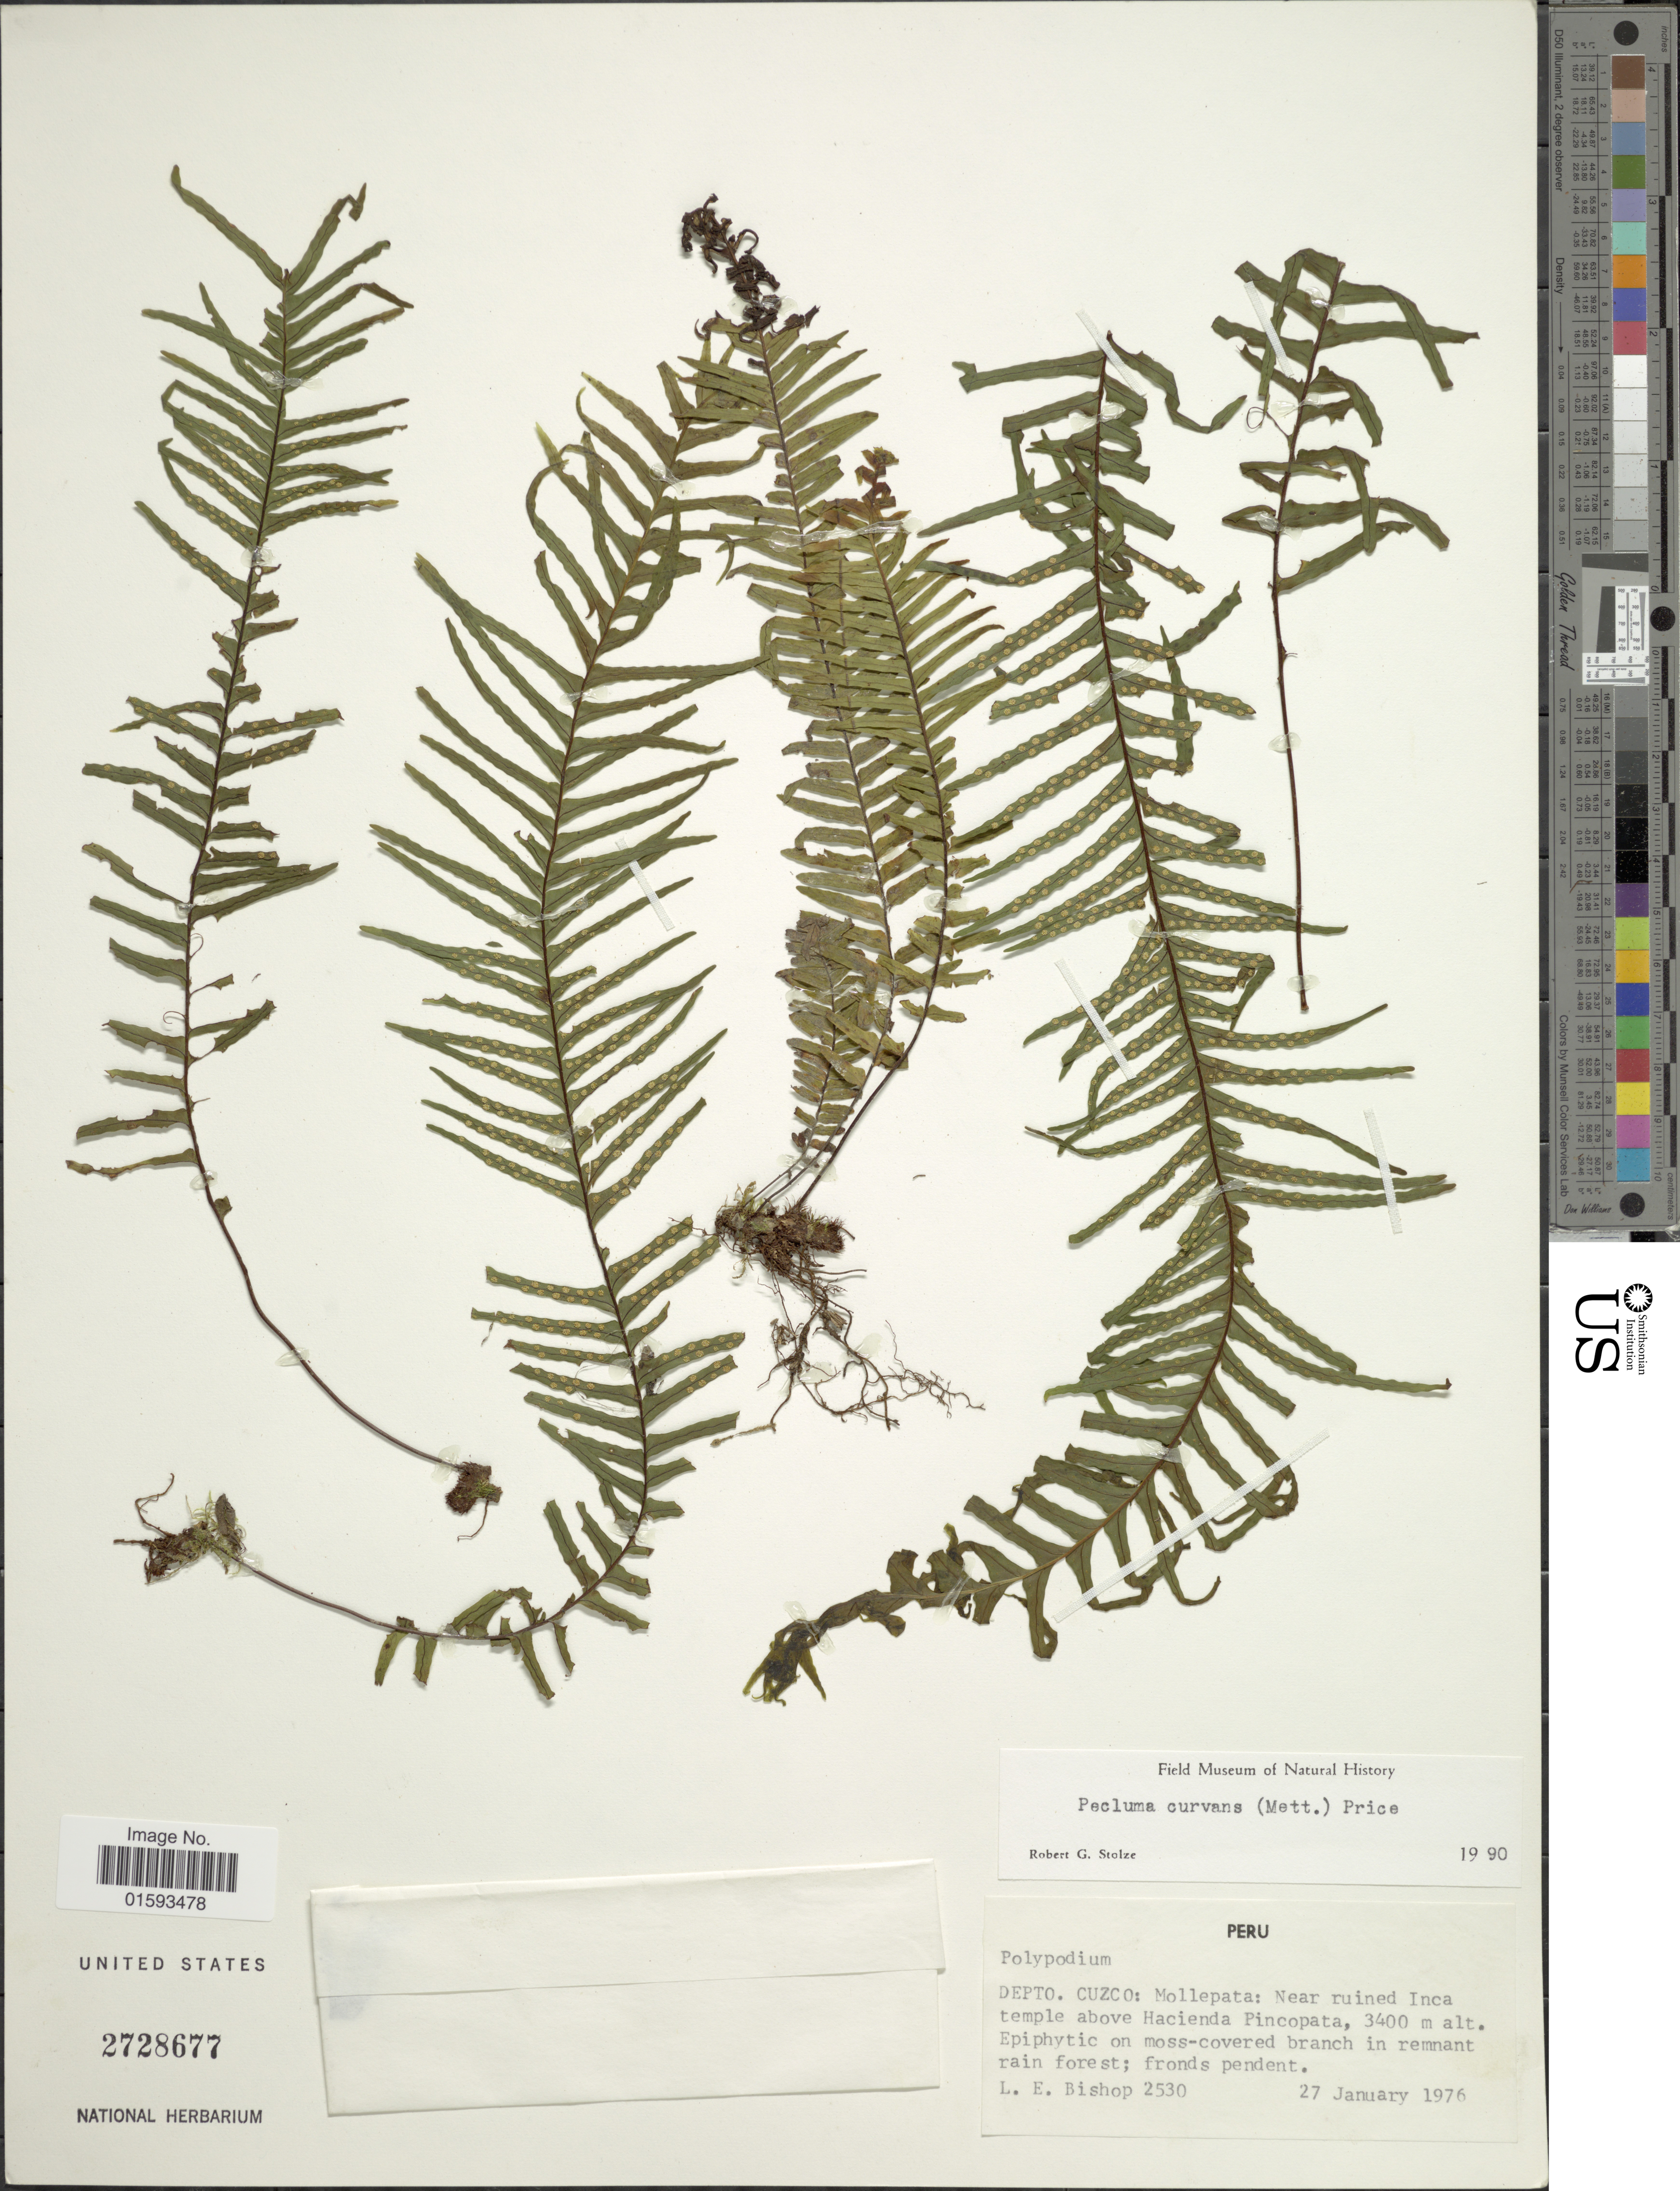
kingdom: Plantae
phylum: Tracheophyta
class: Polypodiopsida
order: Polypodiales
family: Polypodiaceae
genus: Pecluma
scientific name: Pecluma curvans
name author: (Mett.) Price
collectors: L. E. Bishop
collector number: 2530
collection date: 1976-01-27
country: Peru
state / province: Cusco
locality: Mollepata: Near ruined Inca temple above Hacienda Pincopata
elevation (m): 3400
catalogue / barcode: US 2728677